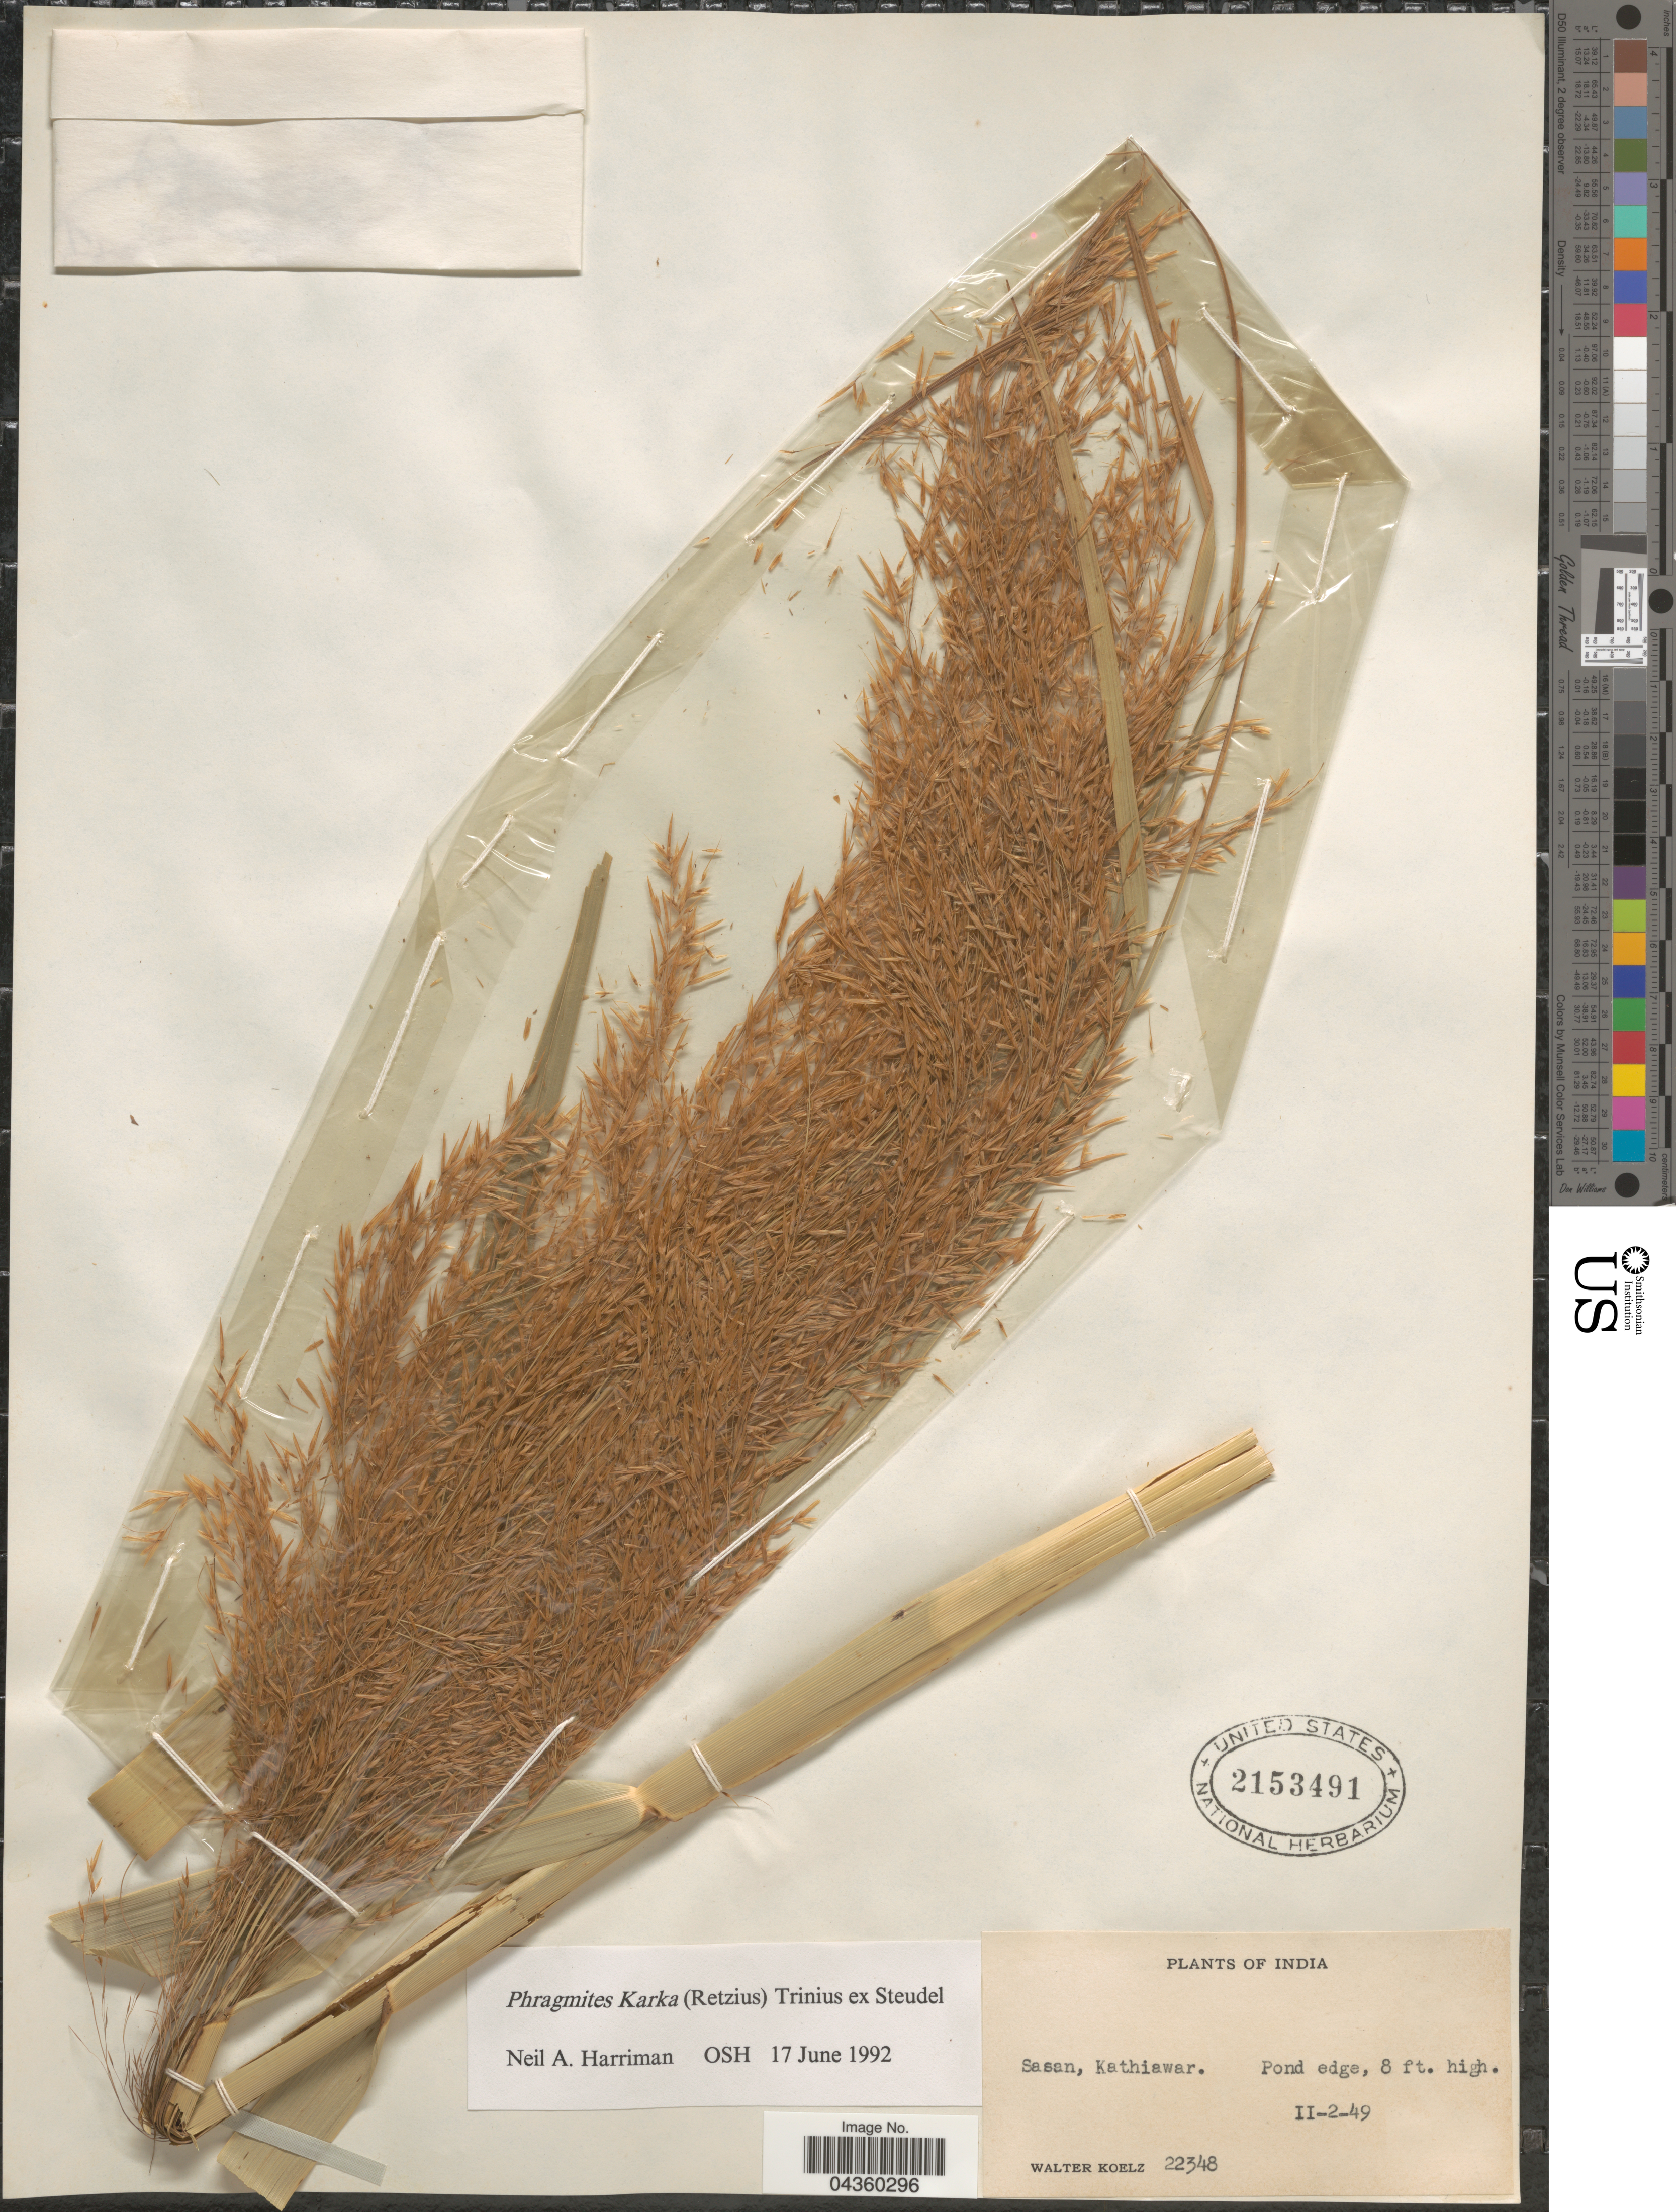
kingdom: Plantae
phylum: Tracheophyta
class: Liliopsida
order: Poales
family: Poaceae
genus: Phragmites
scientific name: Phragmites karka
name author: (Retz.) Trin. ex Steud.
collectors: W. N. Koelz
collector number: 22348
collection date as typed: Transcribed d/m/y: 2/2/49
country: India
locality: Sasan, Kathiawar.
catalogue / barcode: US 2153491